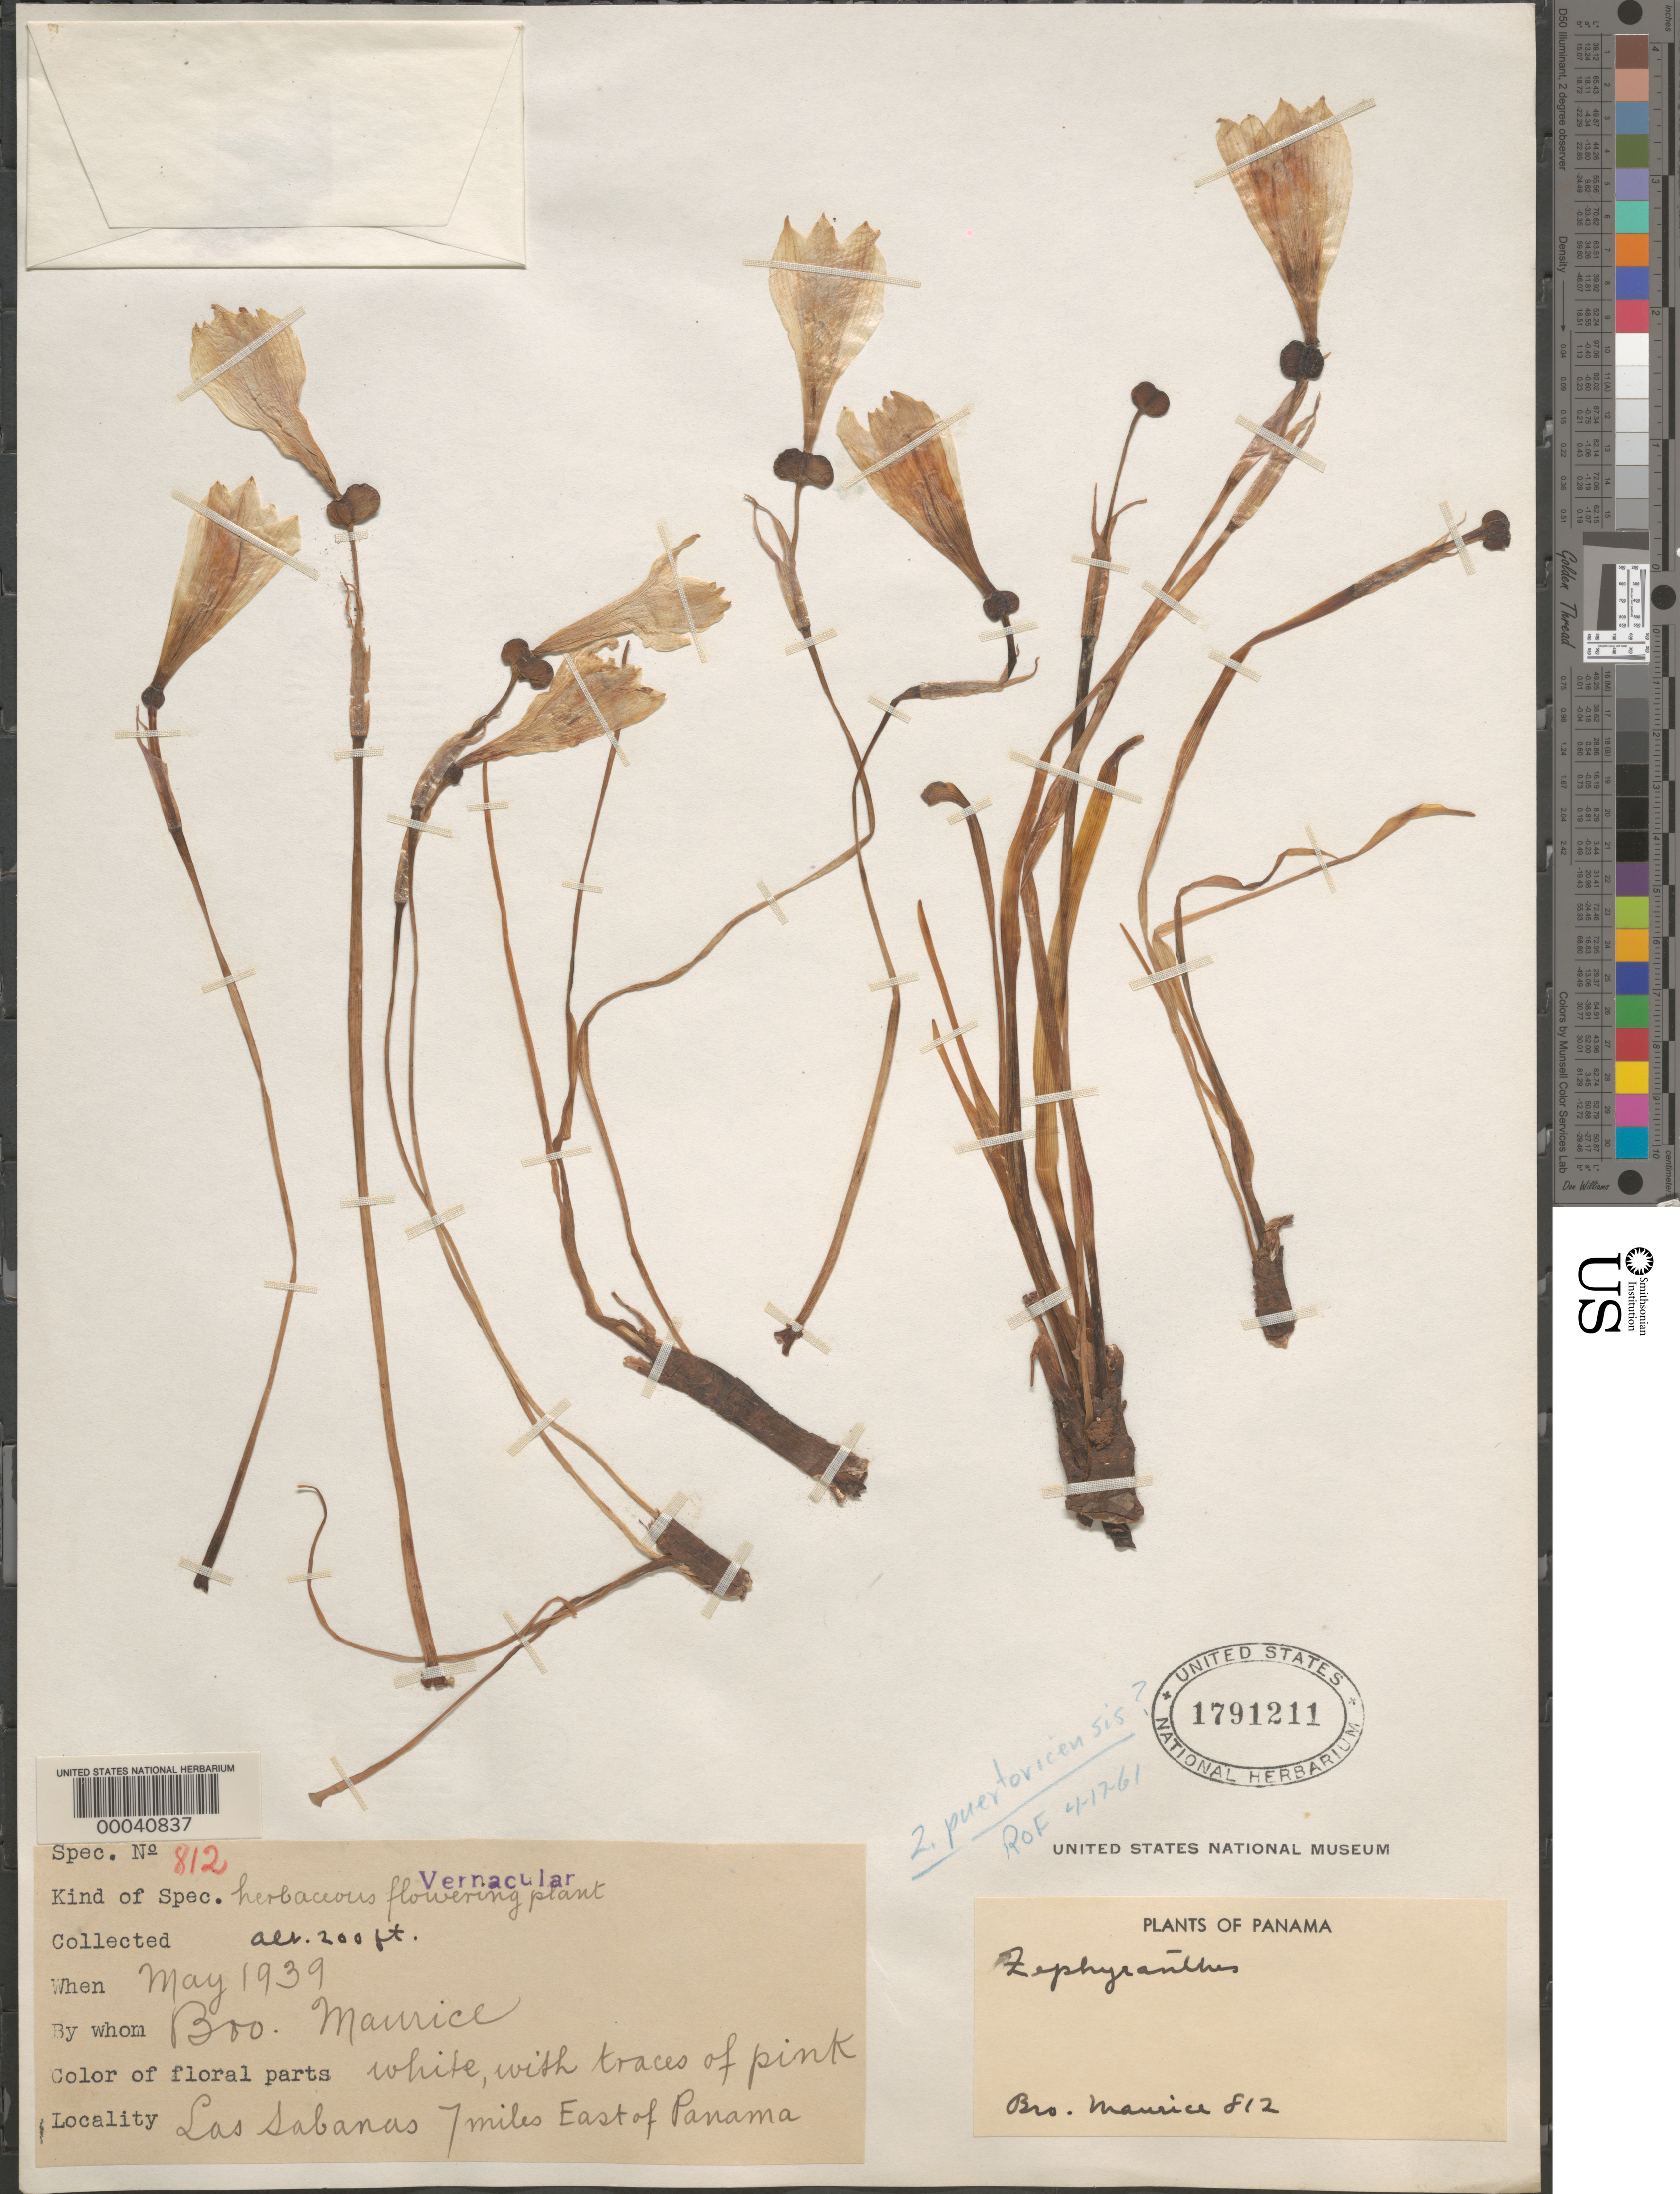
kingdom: Plantae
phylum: Tracheophyta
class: Liliopsida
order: Asparagales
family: Amaryllidaceae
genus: Zephyranthes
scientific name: Zephyranthes puertoricensis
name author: Traub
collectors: B. Maurice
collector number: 812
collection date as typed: May 1939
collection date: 1939-05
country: Panama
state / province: Panamá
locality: Las Sabanas, 7 mi. E of Panama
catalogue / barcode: US 1791211